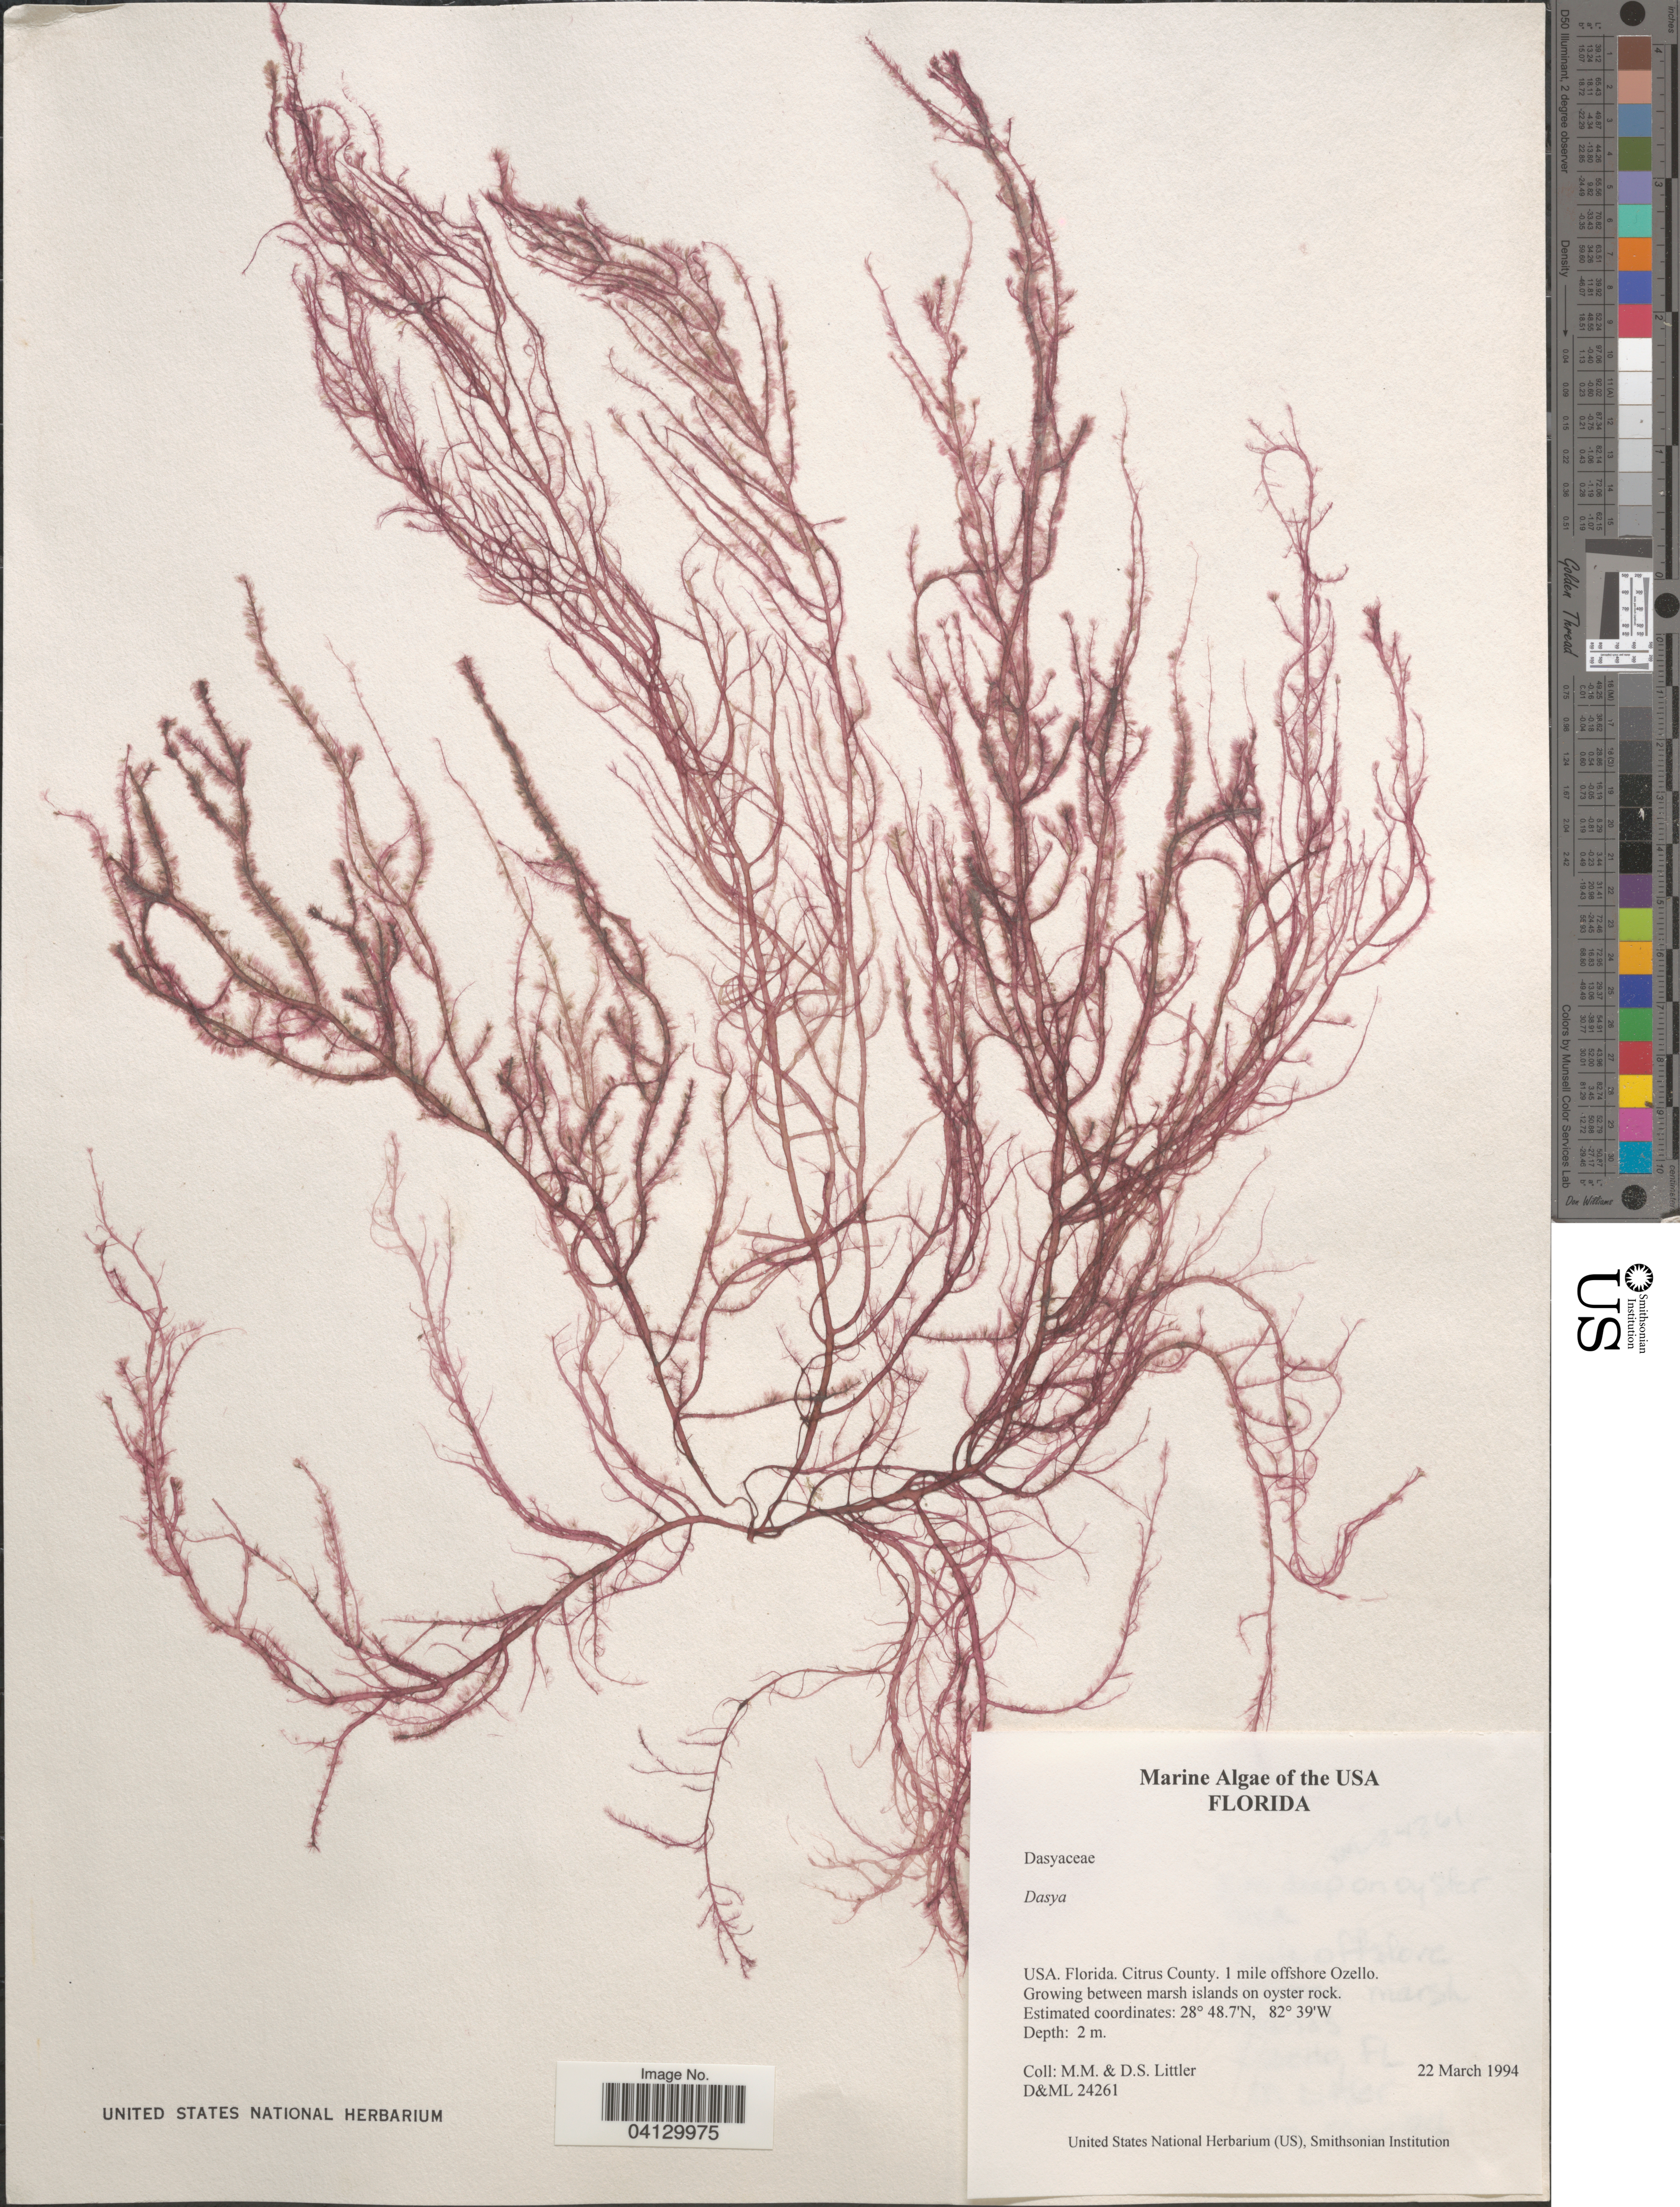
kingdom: Plantae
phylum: Rhodophyta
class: Florideophyceae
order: Ceramiales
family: Dasyaceae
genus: Dasya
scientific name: Dasya sp.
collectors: D. S. Littler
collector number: D&ML24261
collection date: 1994-03-22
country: United States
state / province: Florida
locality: Citrus County. 1 mile offshore Ozello.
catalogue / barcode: US 328839